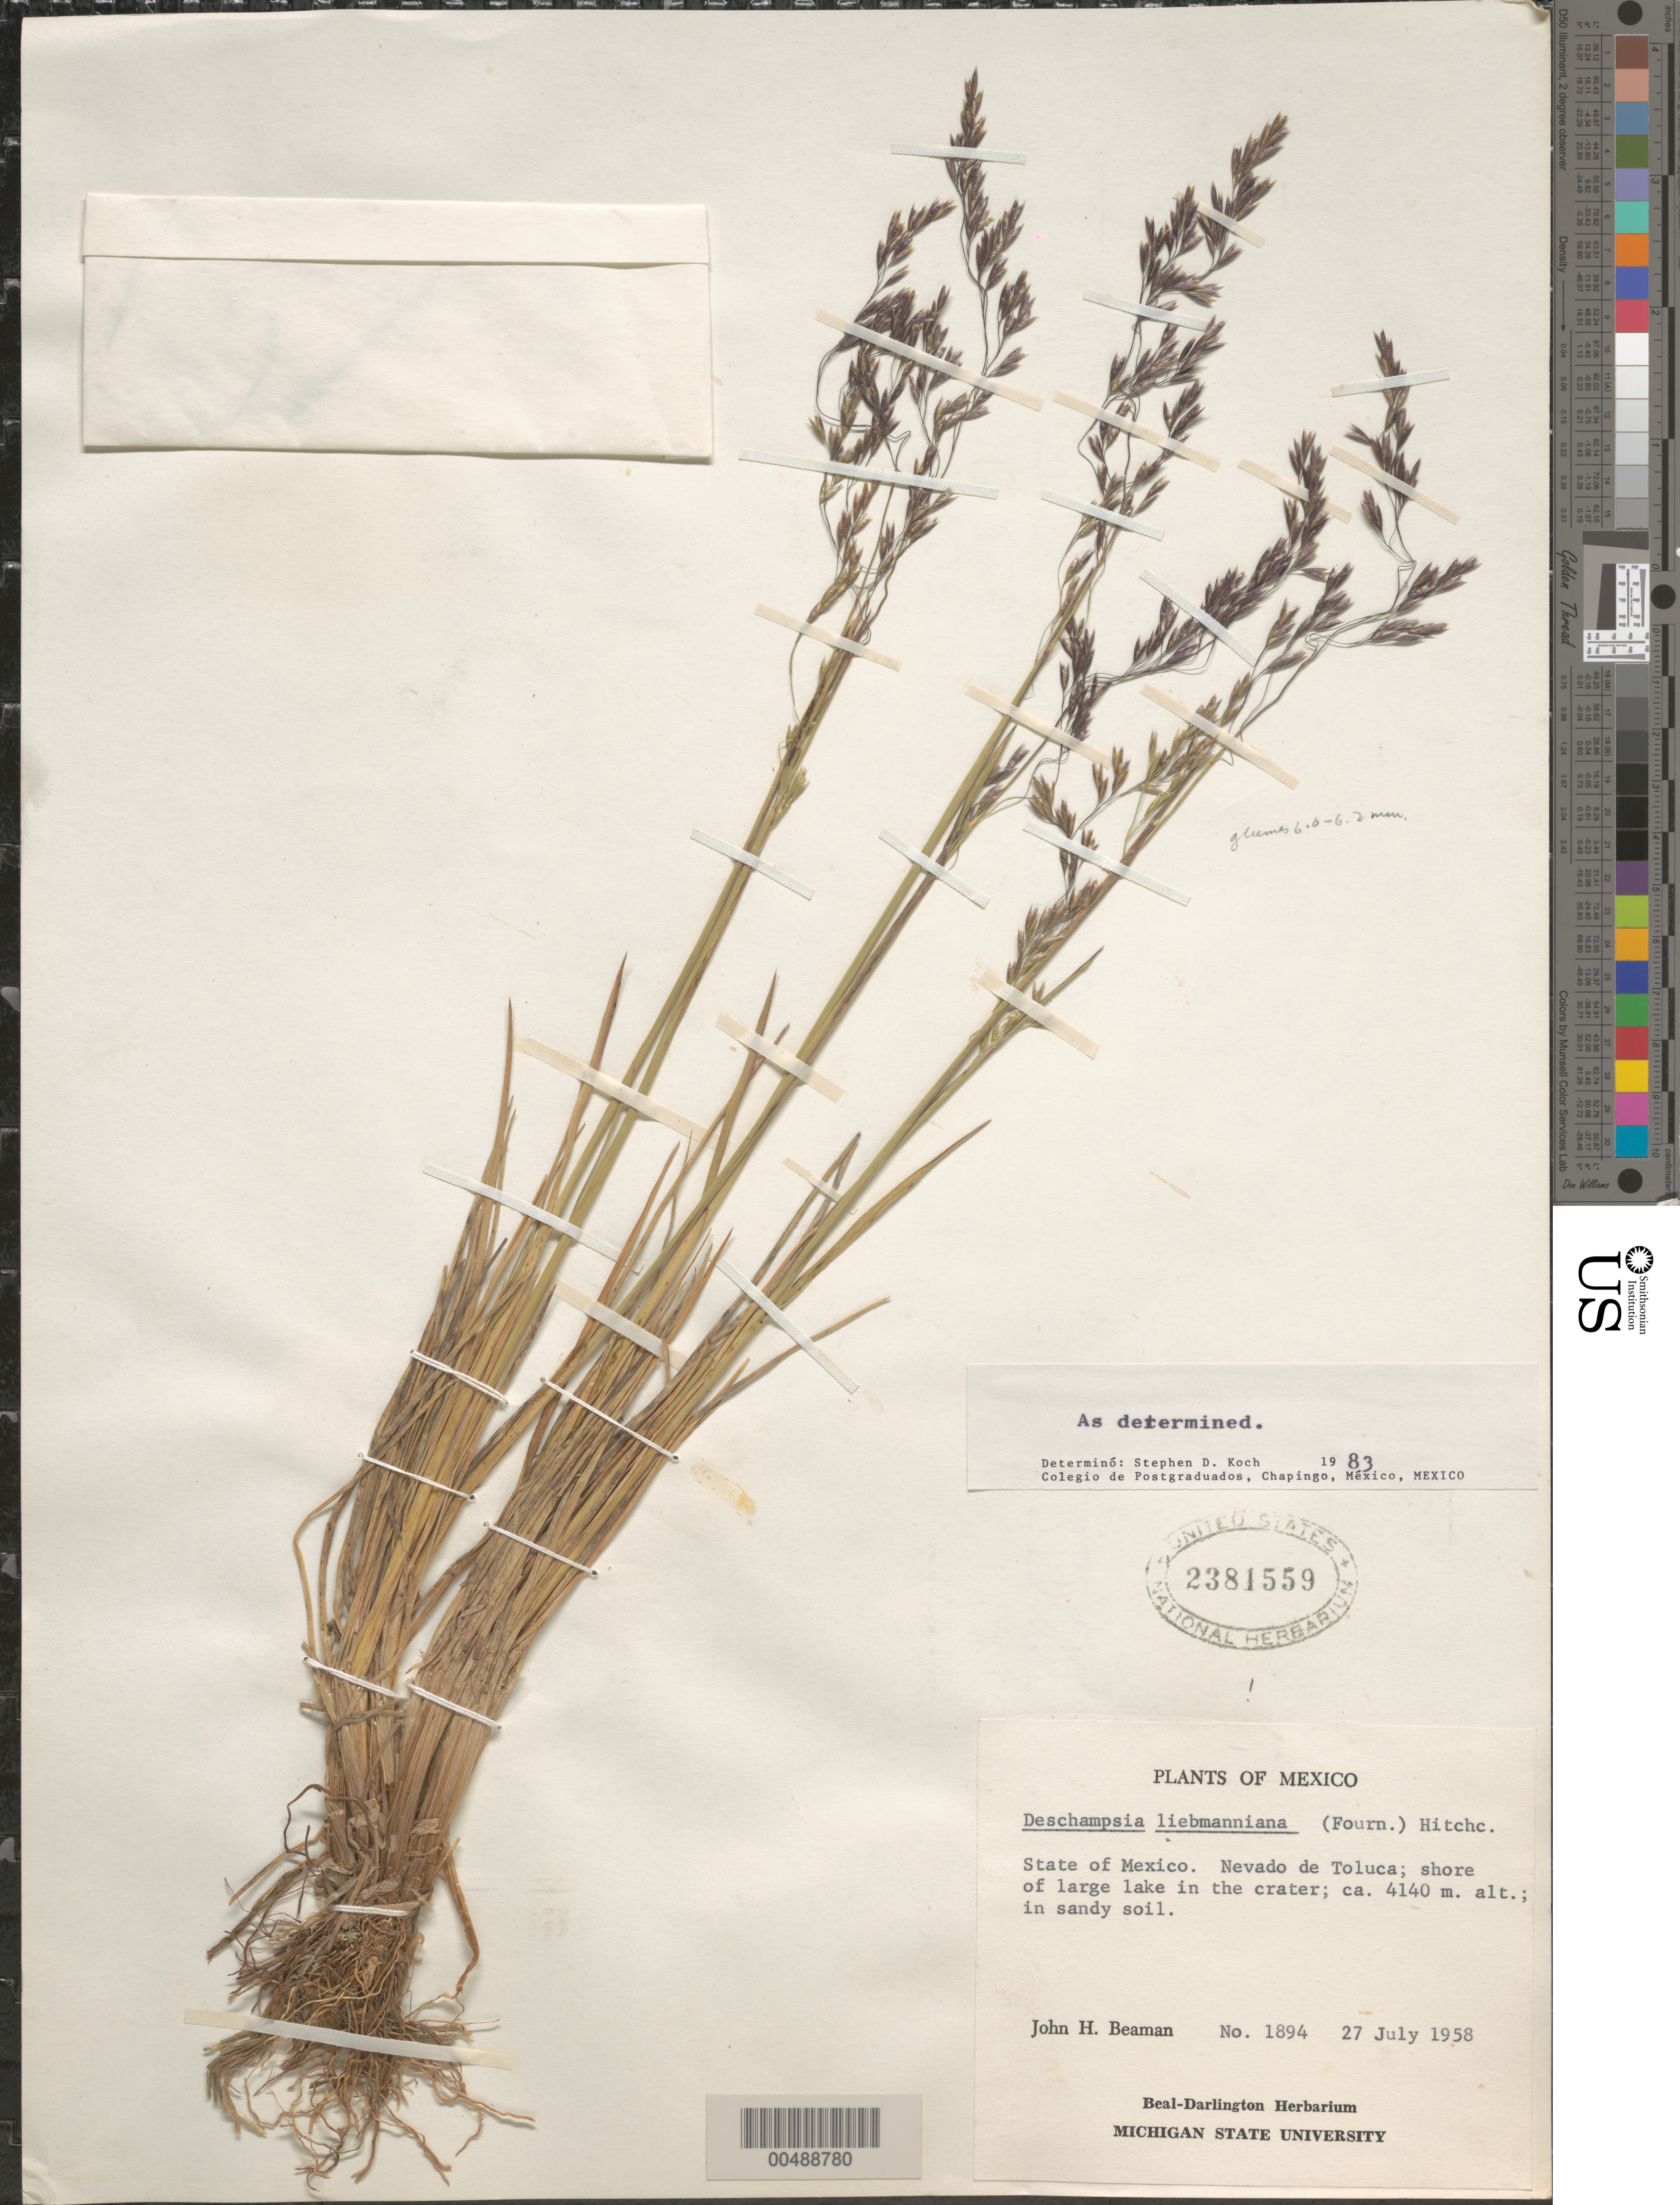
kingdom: Plantae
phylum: Tracheophyta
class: Liliopsida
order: Poales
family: Poaceae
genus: Deschampsia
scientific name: Deschampsia liebmanniana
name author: (E. Fourn.) Hitchc.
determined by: Koch, S. D.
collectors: J. H. Beaman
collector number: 1894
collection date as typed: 27 Jul 1958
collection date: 1958-07-27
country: Mexico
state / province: México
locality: Nevado de Toluca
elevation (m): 4140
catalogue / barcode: US 2381559